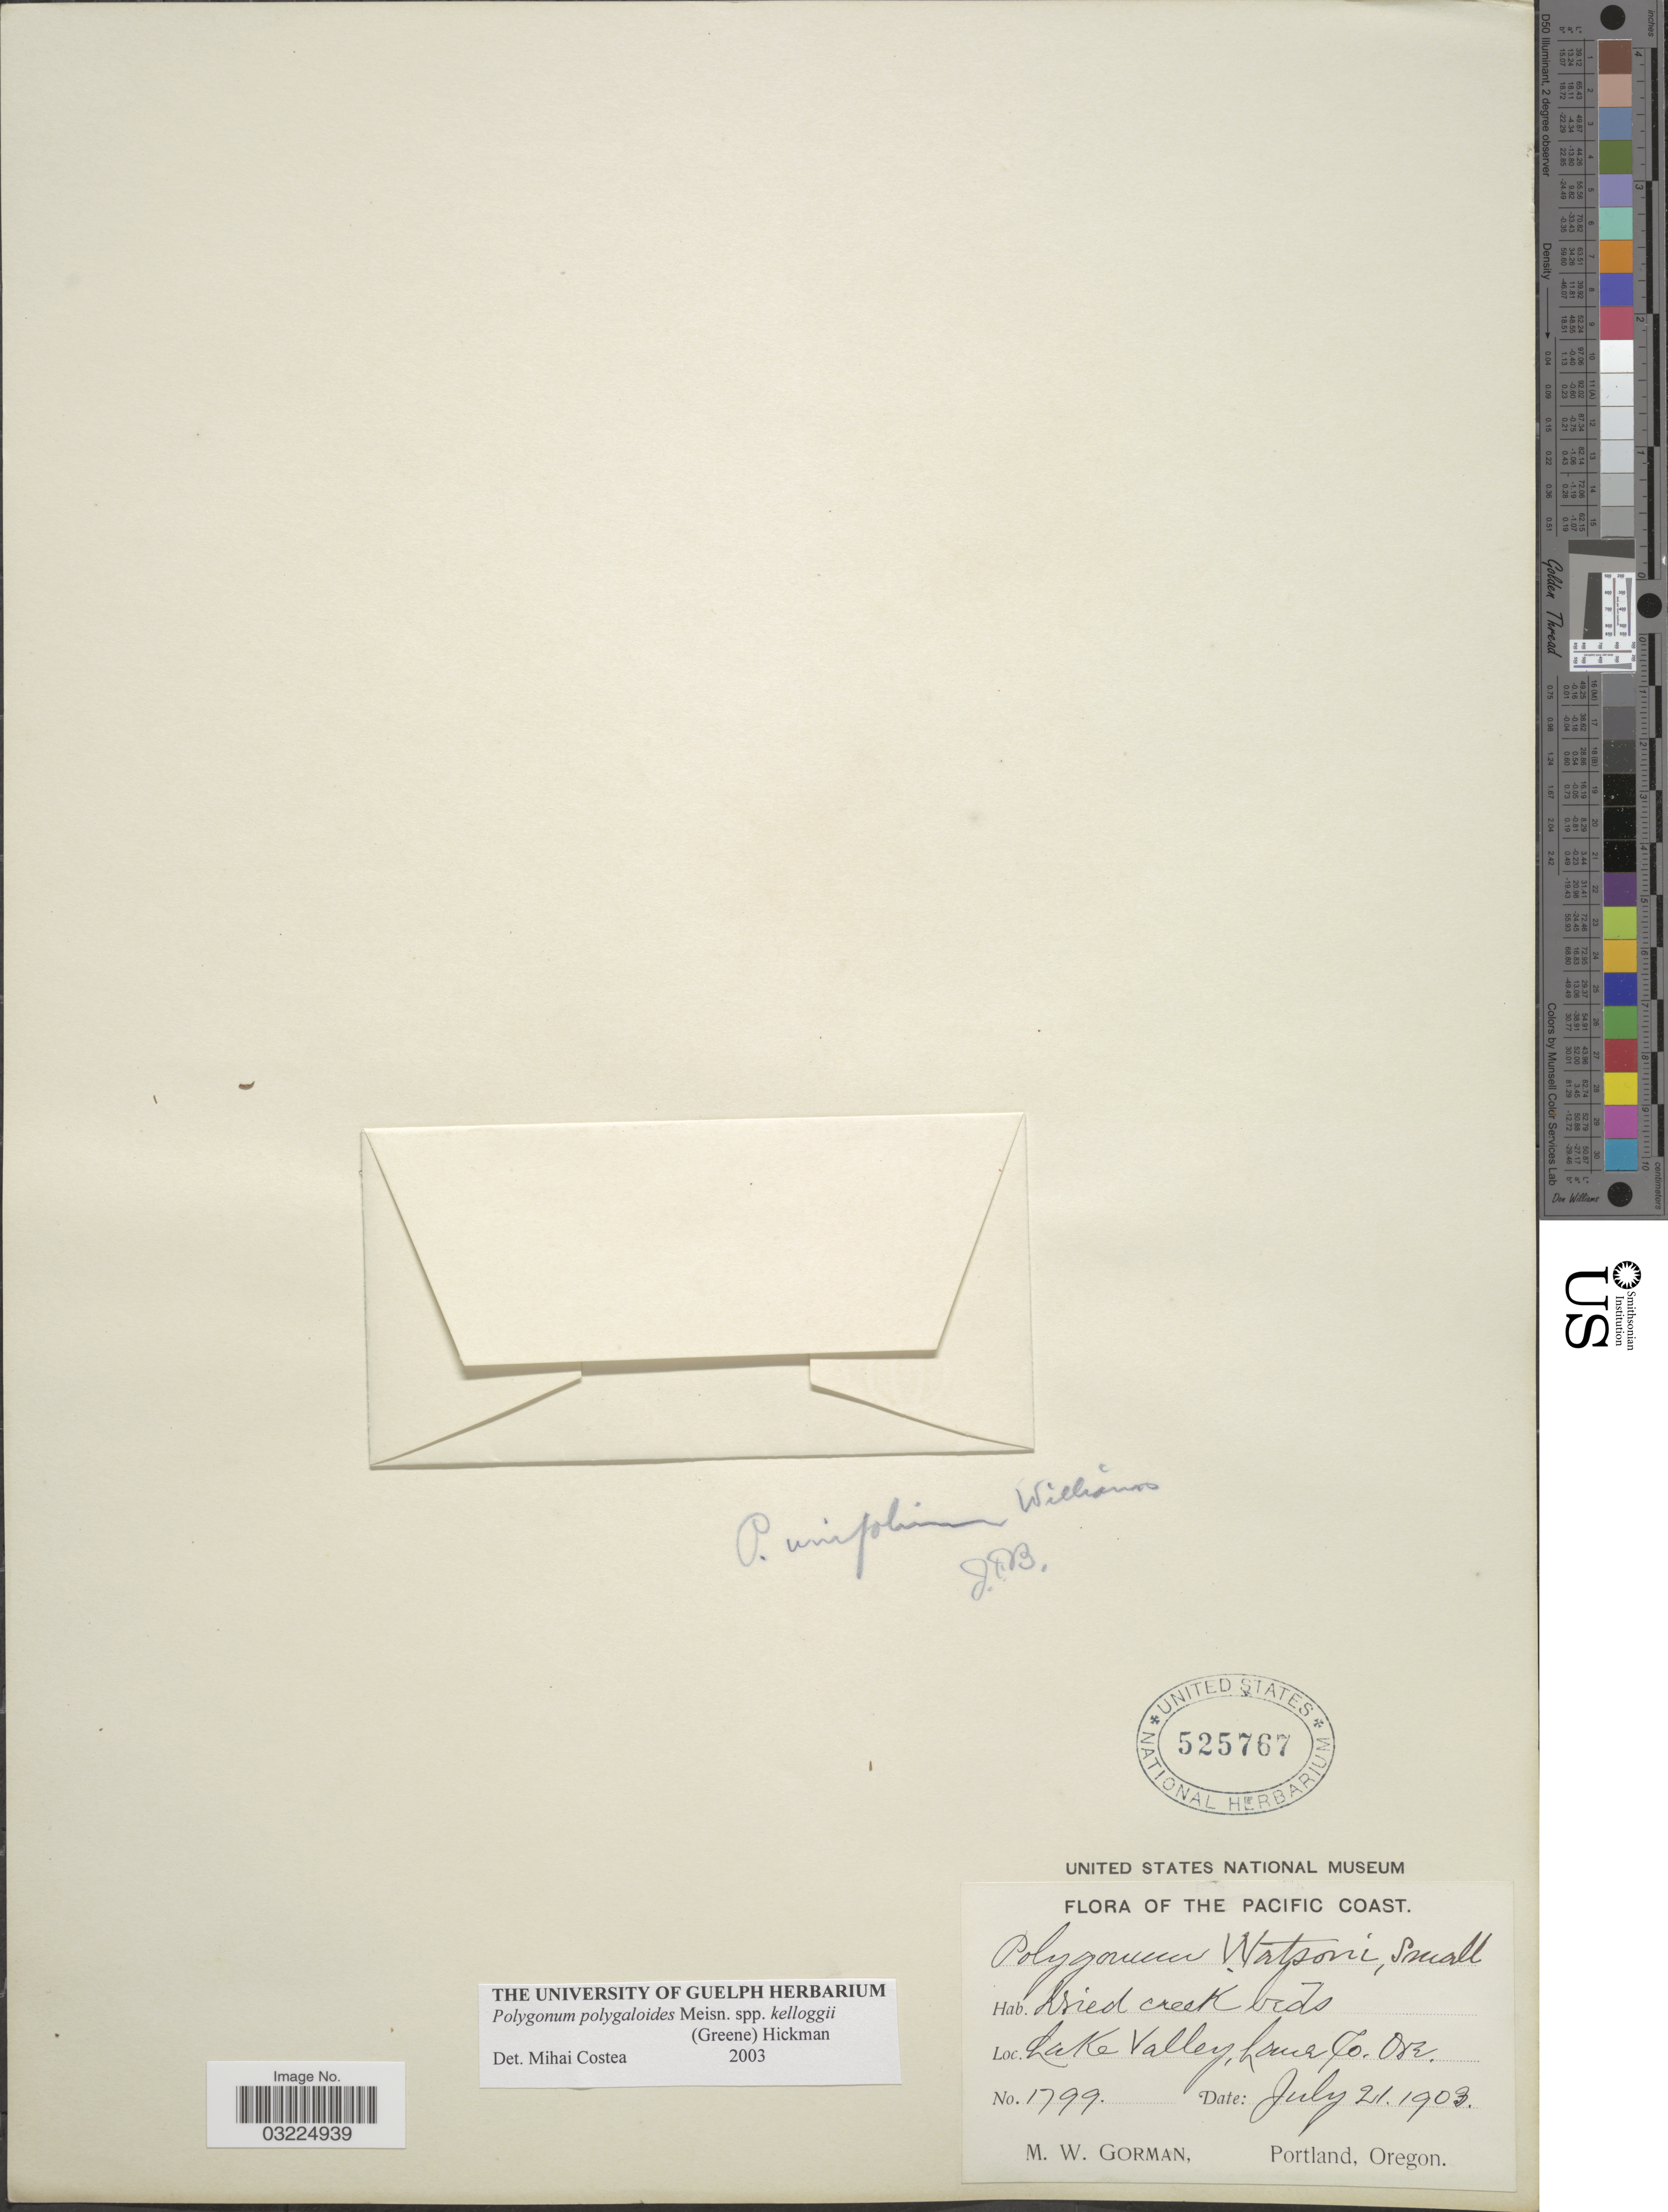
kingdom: Plantae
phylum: Tracheophyta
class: Magnoliopsida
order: Caryophyllales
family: Polygonaceae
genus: Polygonum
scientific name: Polygonum polygaloides subsp. kelloggii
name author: (Greene) Hickman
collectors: M. W. Gorman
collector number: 1799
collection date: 1903-07-21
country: United States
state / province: Oregon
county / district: Lane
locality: The Pacific Coast. Lake Valley, Lane Co.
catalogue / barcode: US 525767